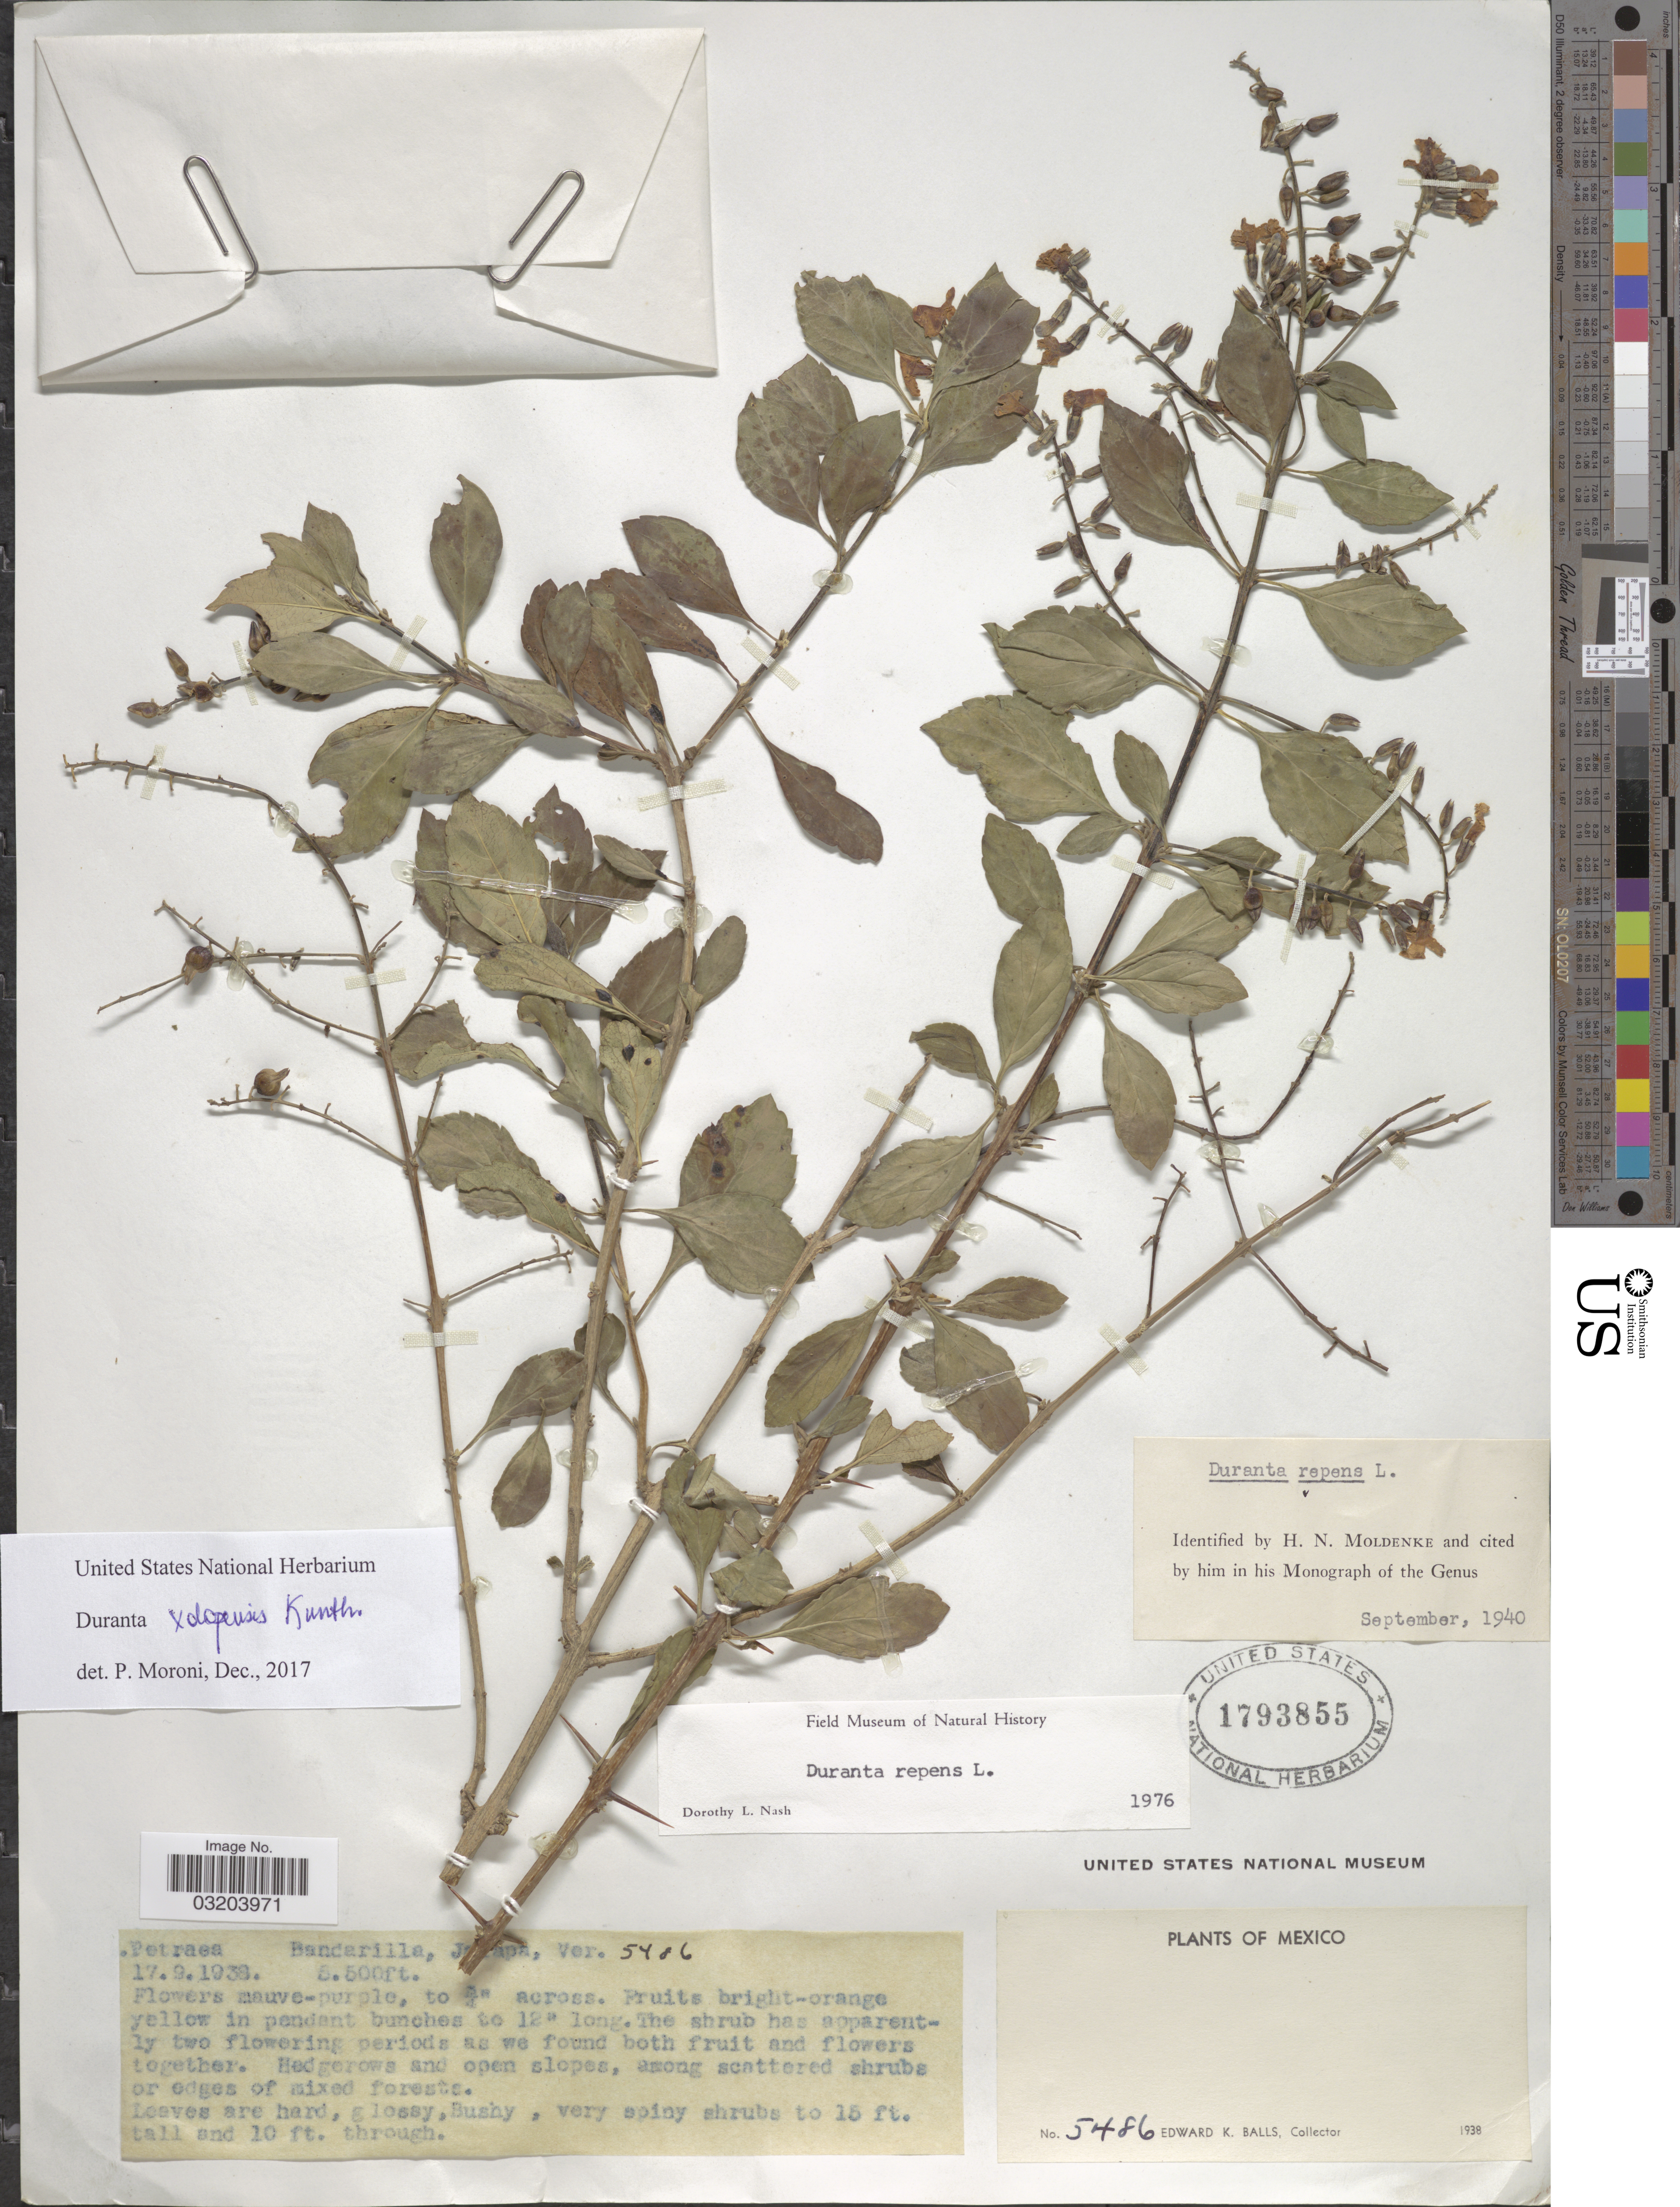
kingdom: Plantae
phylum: Tracheophyta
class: Magnoliopsida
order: Lamiales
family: Verbenaceae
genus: Duranta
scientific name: Duranta erecta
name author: L.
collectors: E. K. Balls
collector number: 5486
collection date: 1938-09-17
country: Mexico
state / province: Veracruz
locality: Bandarilla, Jalapa, Ver.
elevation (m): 1676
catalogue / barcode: US 1793855